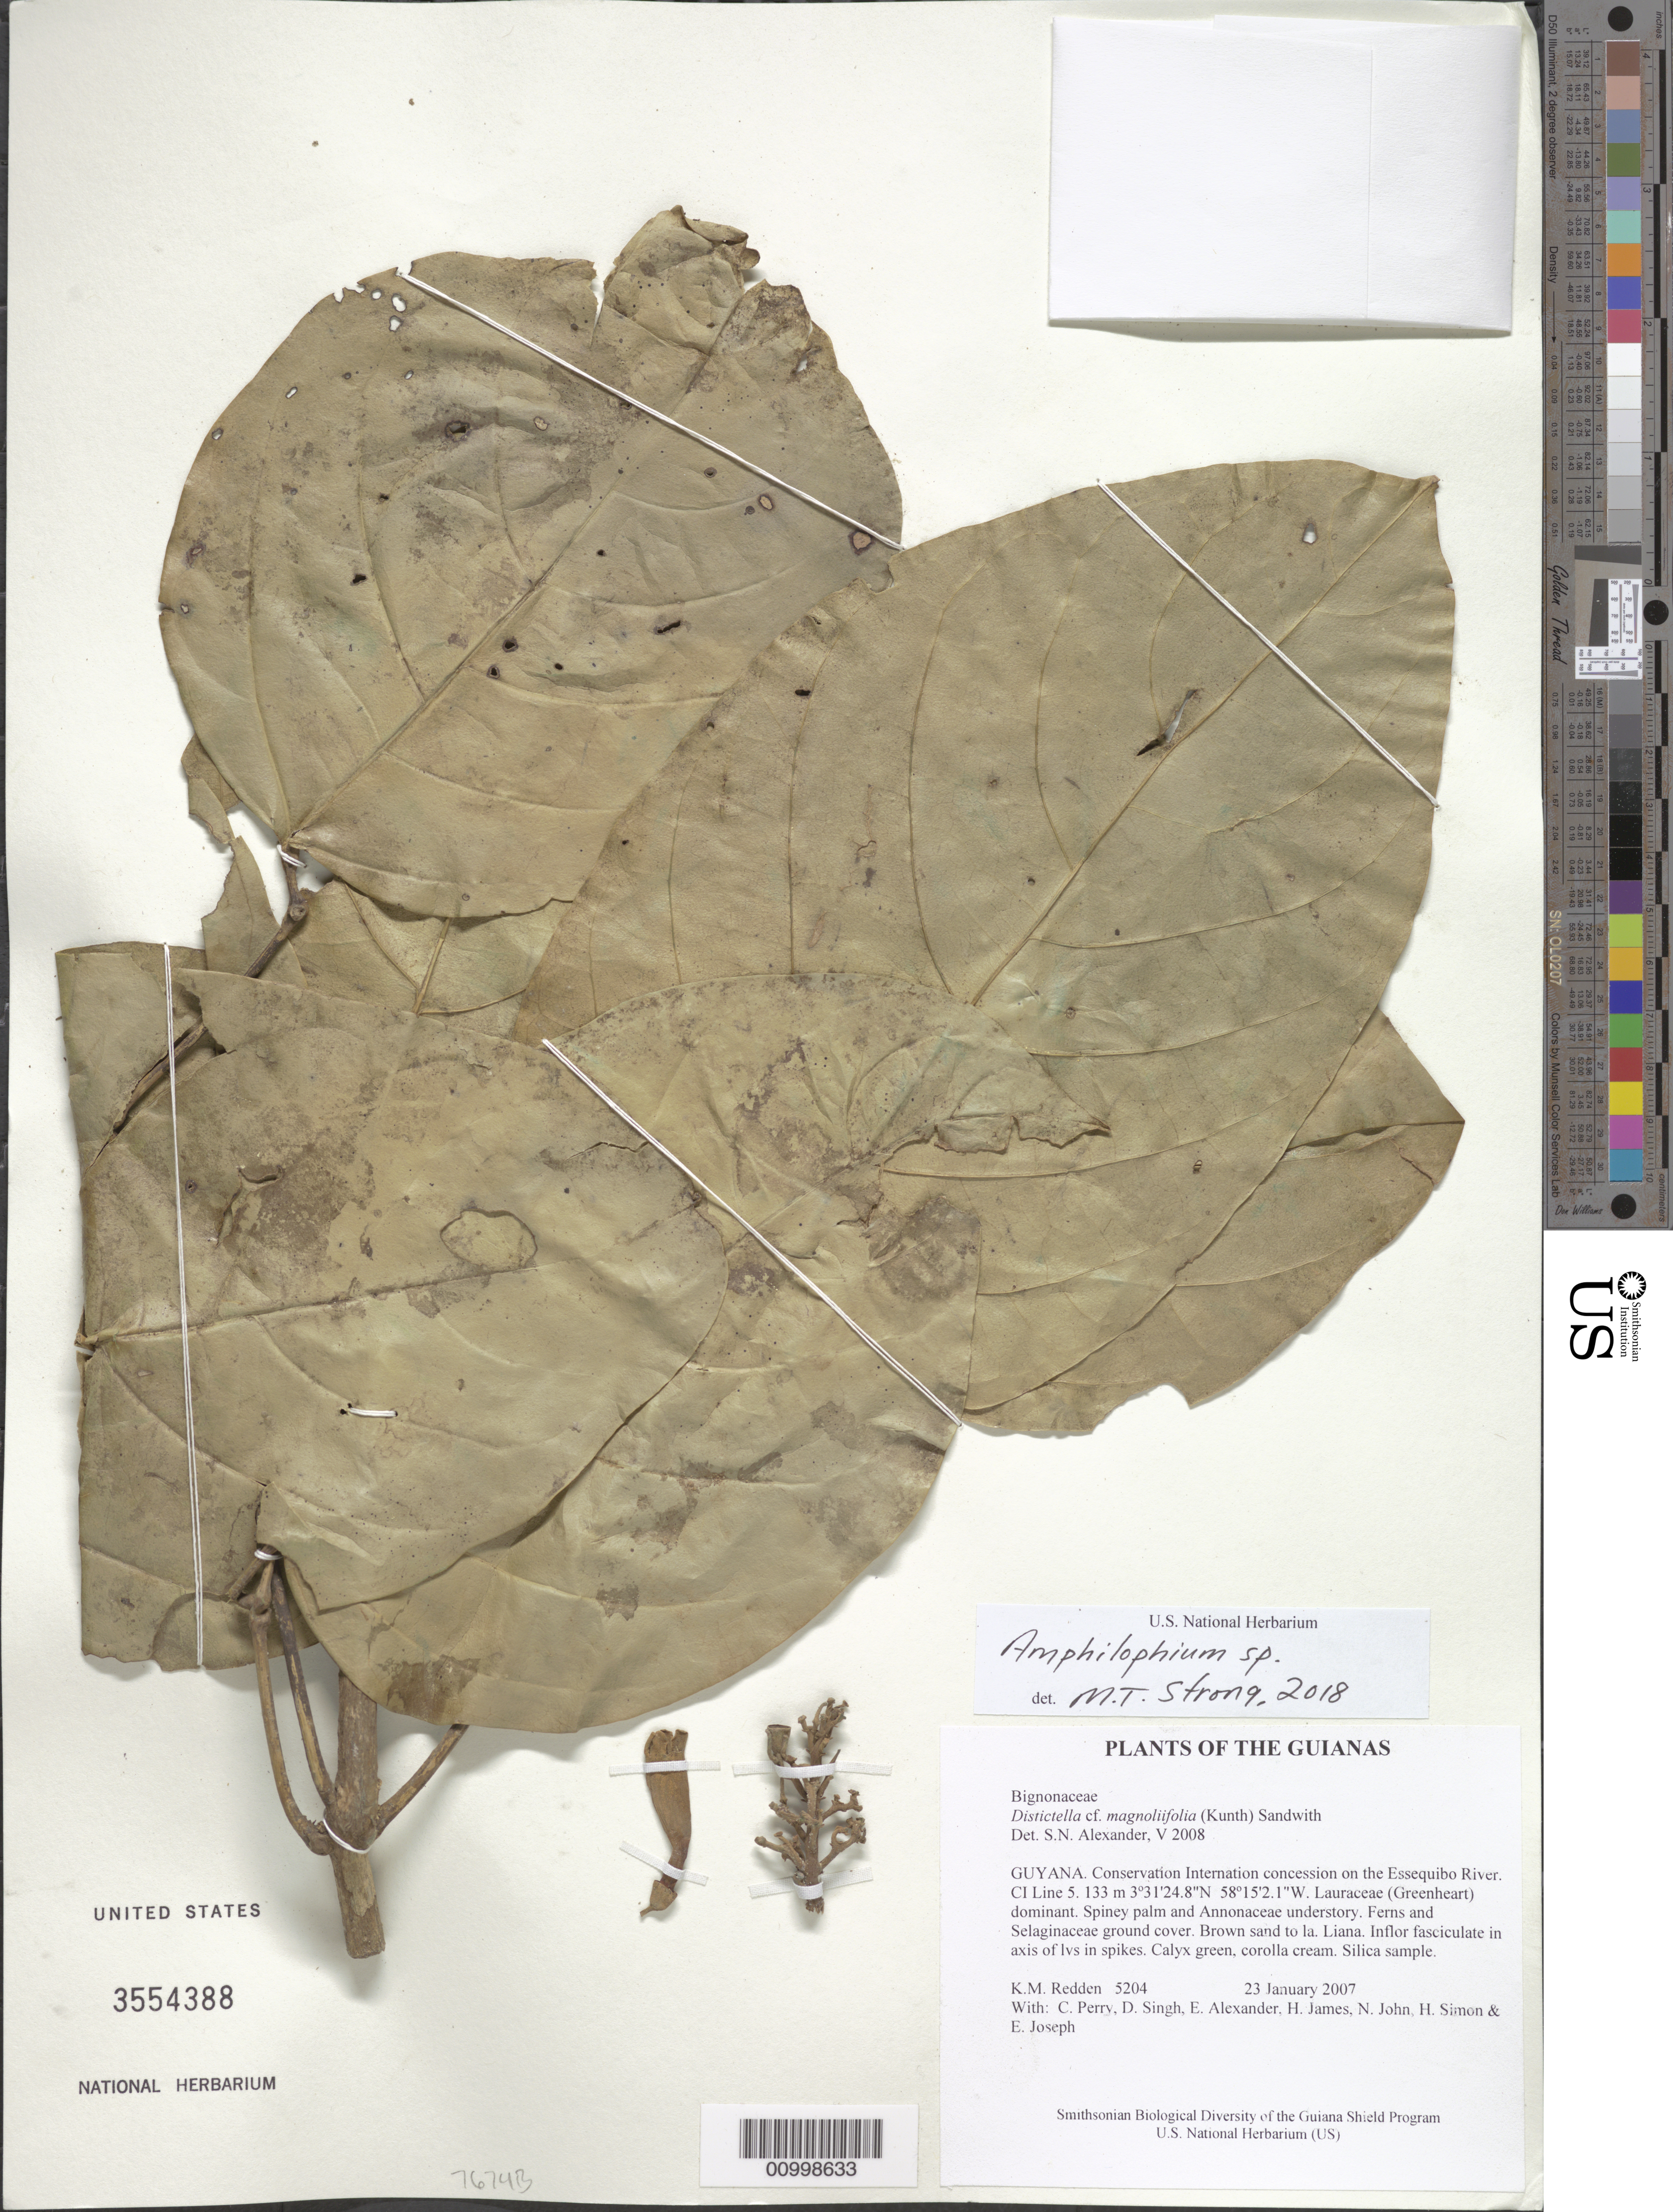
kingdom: Plantae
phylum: Tracheophyta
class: Magnoliopsida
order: Lamiales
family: Bignoniaceae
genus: Amphilophium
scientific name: Amphilophium magnoliifolium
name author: (Kunth) L.G. Lohmann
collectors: K. M. Redden, C. Perry, D. Singh, E. Alexander, H. James, N. John, H. Simon & E. Joseph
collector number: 5204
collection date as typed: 23 January 2007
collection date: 2007-01-23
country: Guyana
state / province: U. Takutu-U. Essequibo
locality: Conservation International concession on the Essequibo River. CI Line 5.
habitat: Lauraceae (Greenheart) dominant. Spiny palm and Annonaceae understory. Ferns and Selaginaceae ground cover. Brown sand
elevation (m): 133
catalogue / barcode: US 3554388